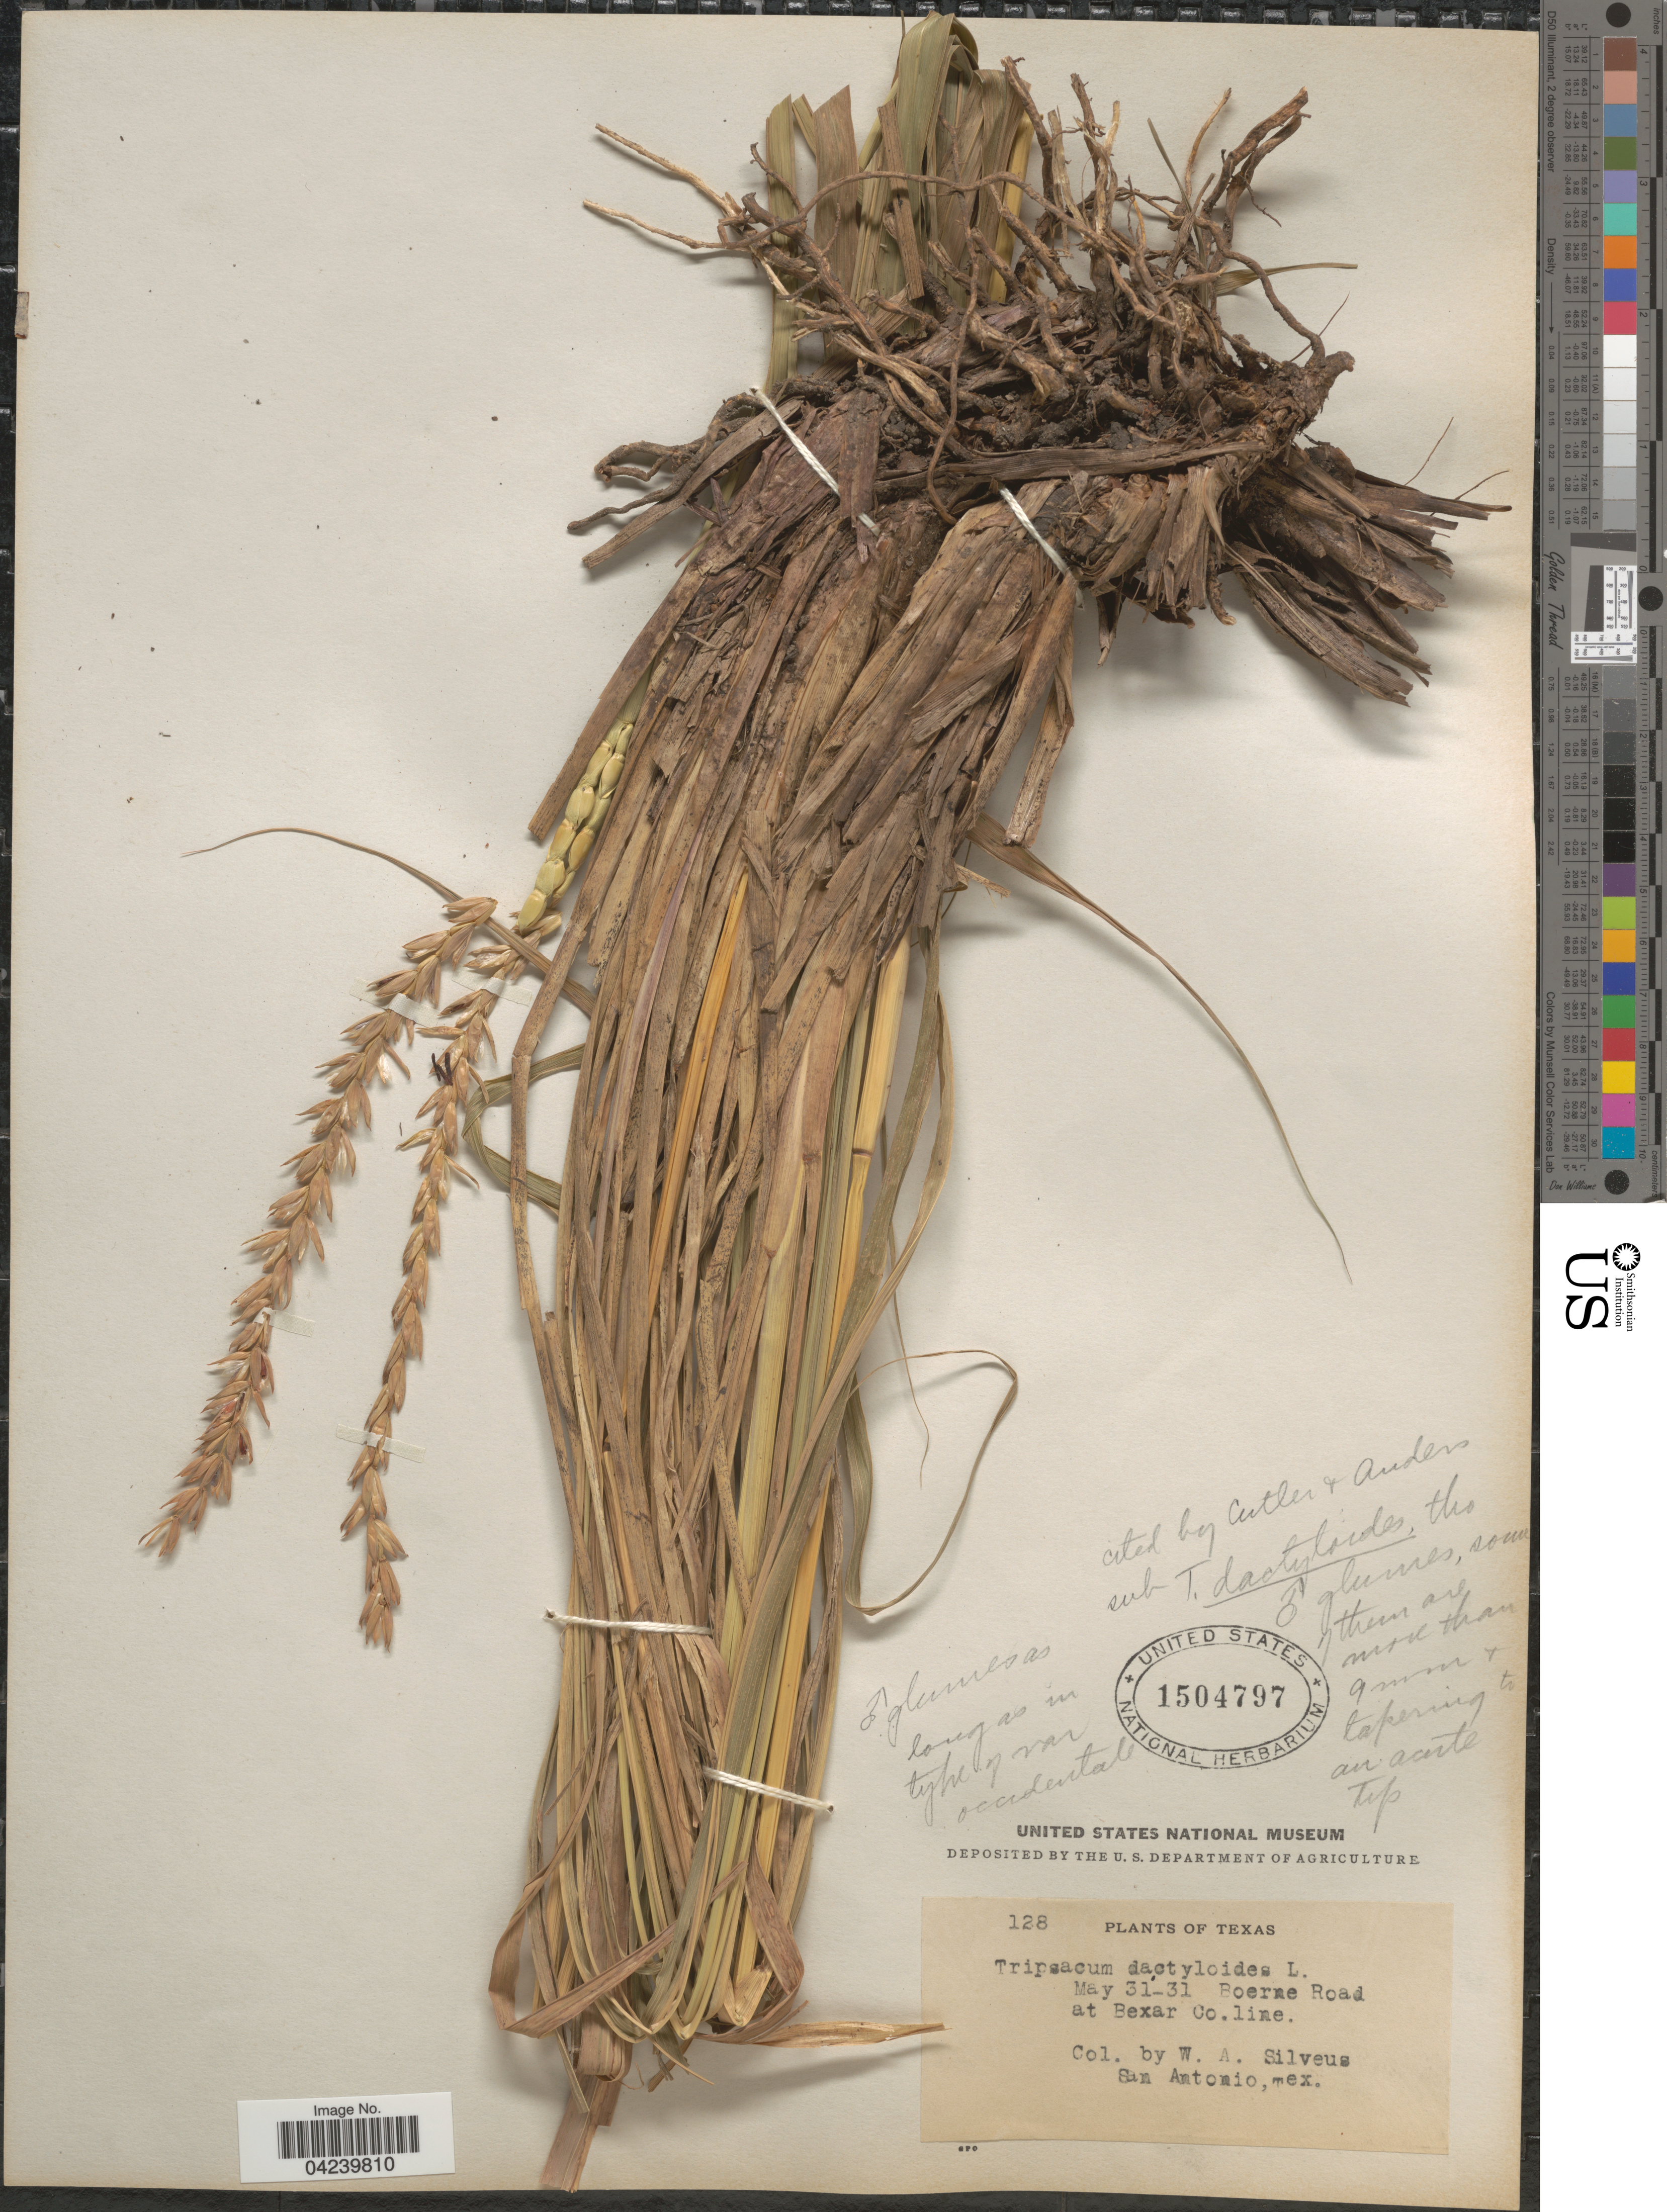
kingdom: Plantae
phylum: Tracheophyta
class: Liliopsida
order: Poales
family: Poaceae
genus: Tripsacum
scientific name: Tripsacum dactyloides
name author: (L.) L.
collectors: W. Silveus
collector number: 128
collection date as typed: Transcribed d/m/y: 31/5/31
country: United States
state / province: Texas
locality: Boerne Road at Bexar Co.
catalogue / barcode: US 1504797